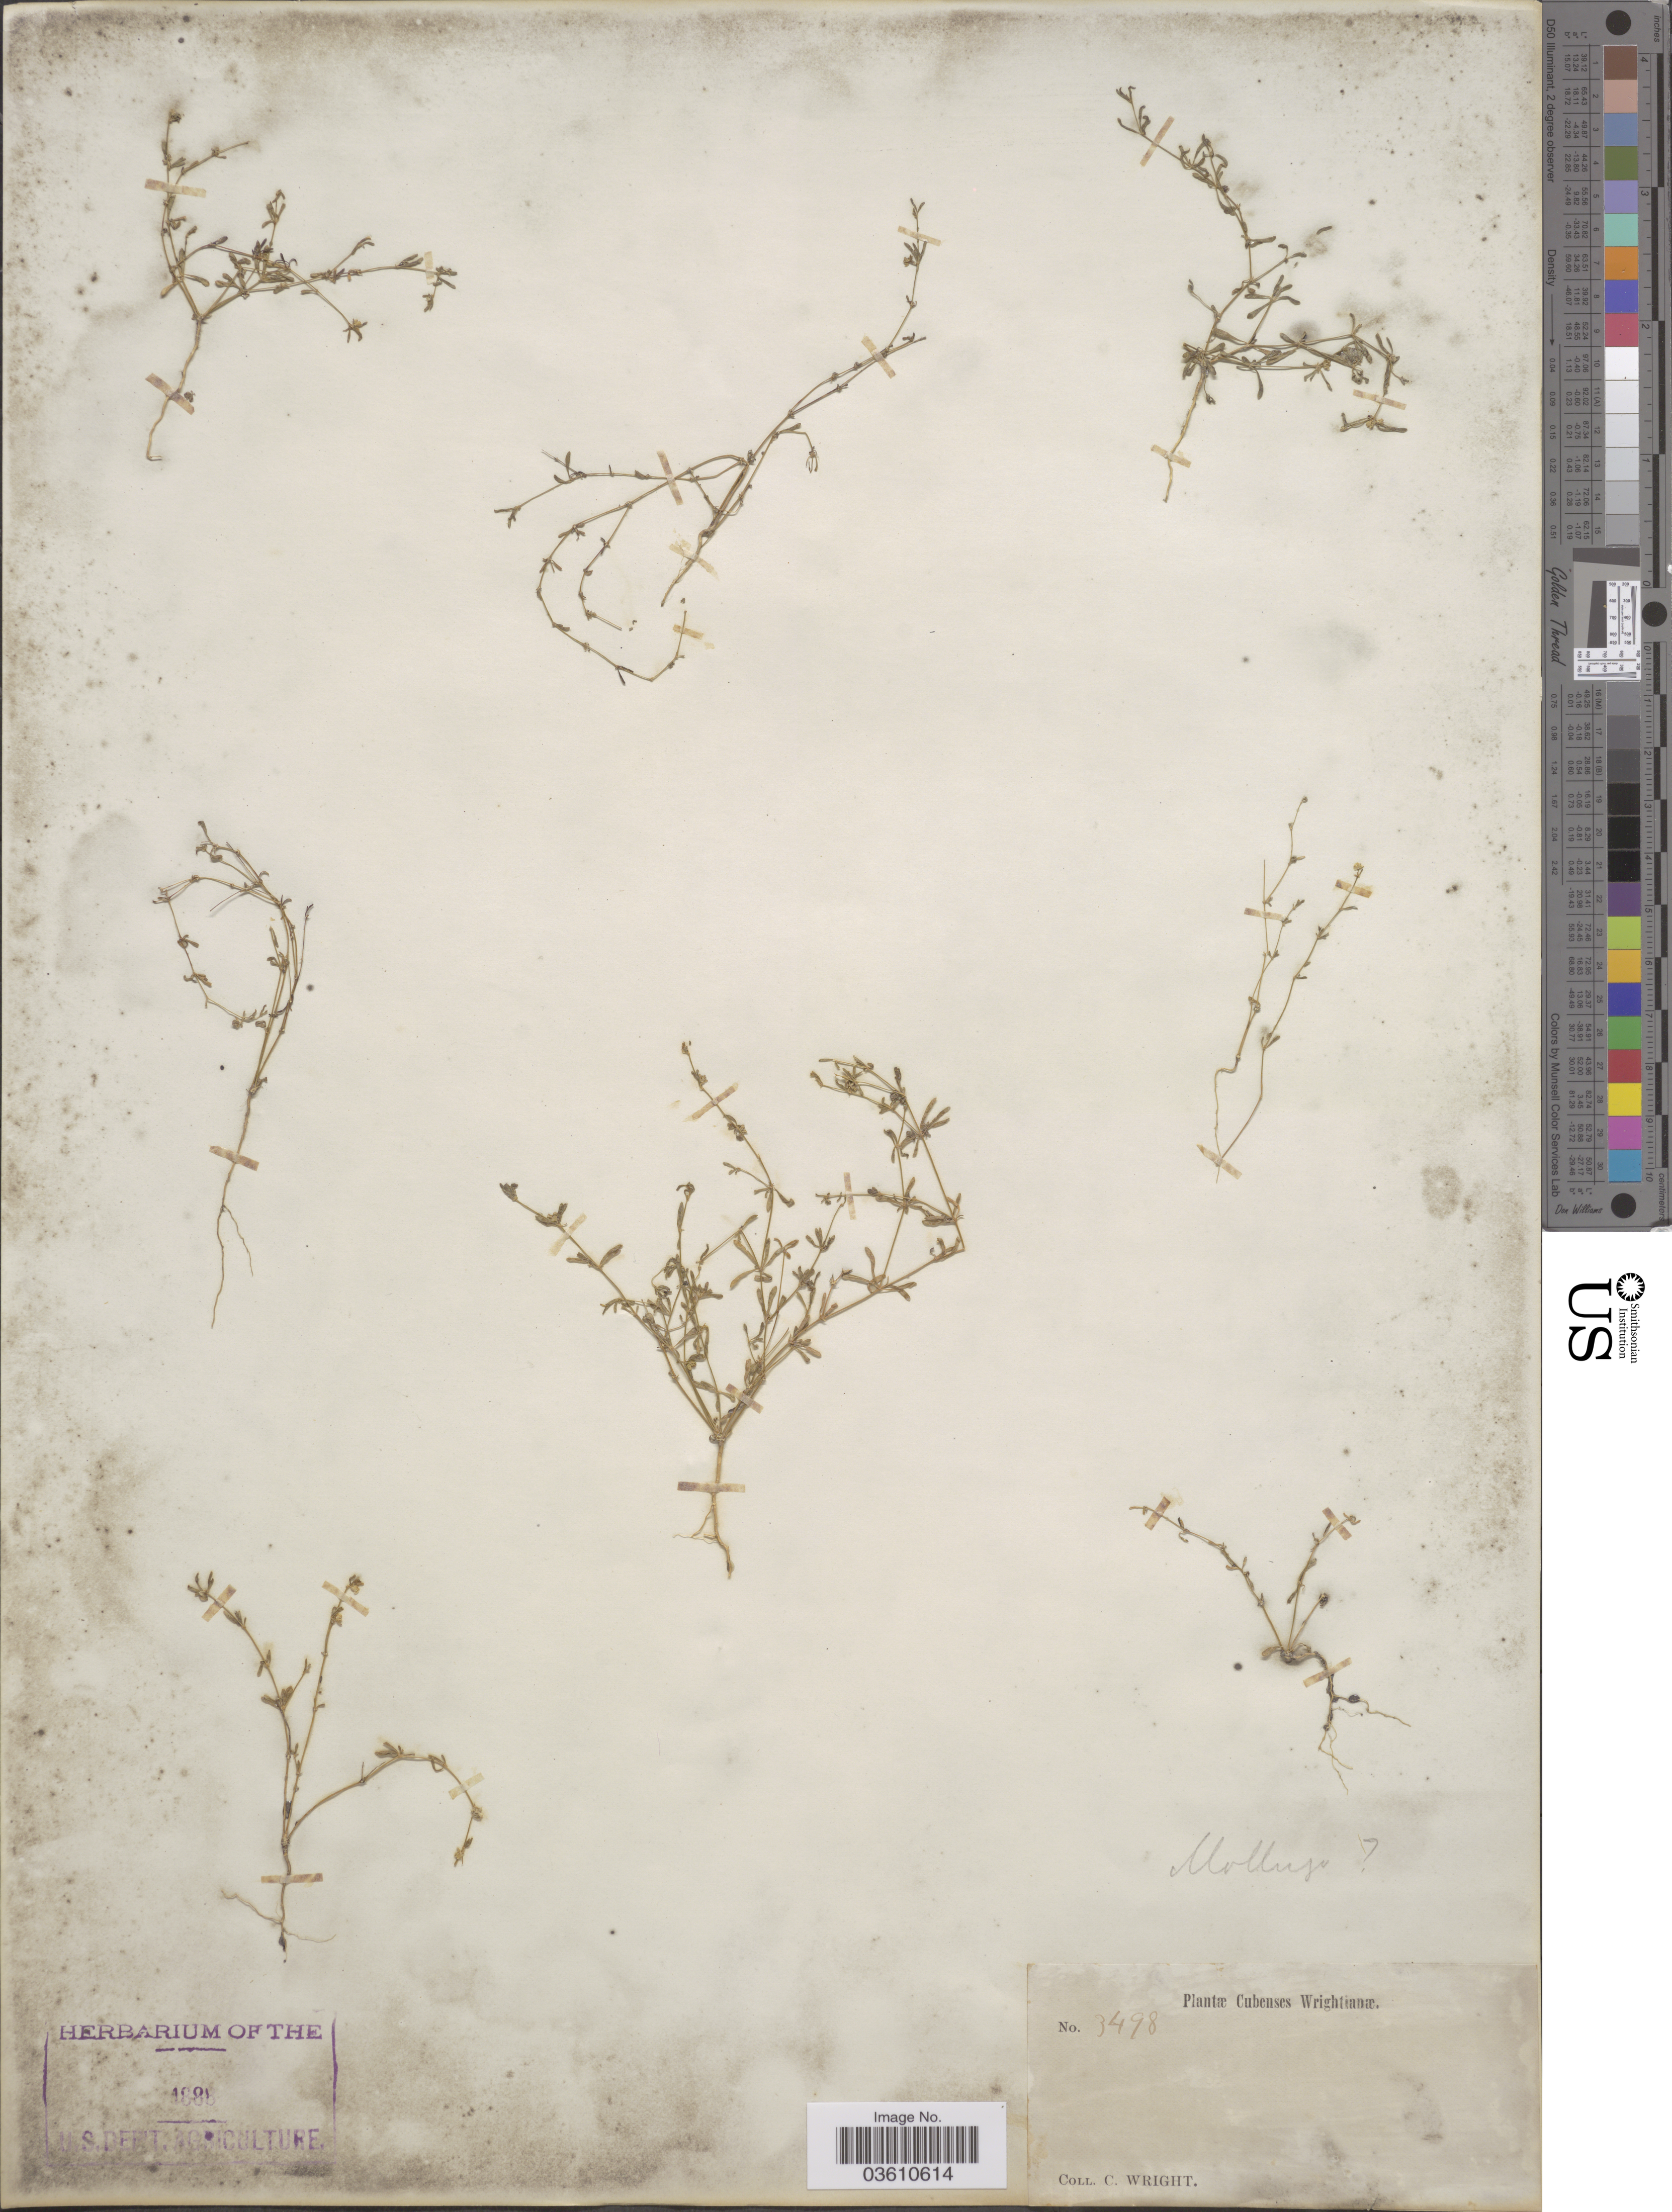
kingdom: Plantae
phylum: Tracheophyta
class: Magnoliopsida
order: Caryophyllales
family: Molluginaceae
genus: Mollugo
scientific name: Mollugo enneandra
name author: C. Wright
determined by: Strong, Mark T., (BOT), Smithsonian Institution - National Museum of Natural History (UNITED STATES)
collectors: C. Wright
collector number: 3498